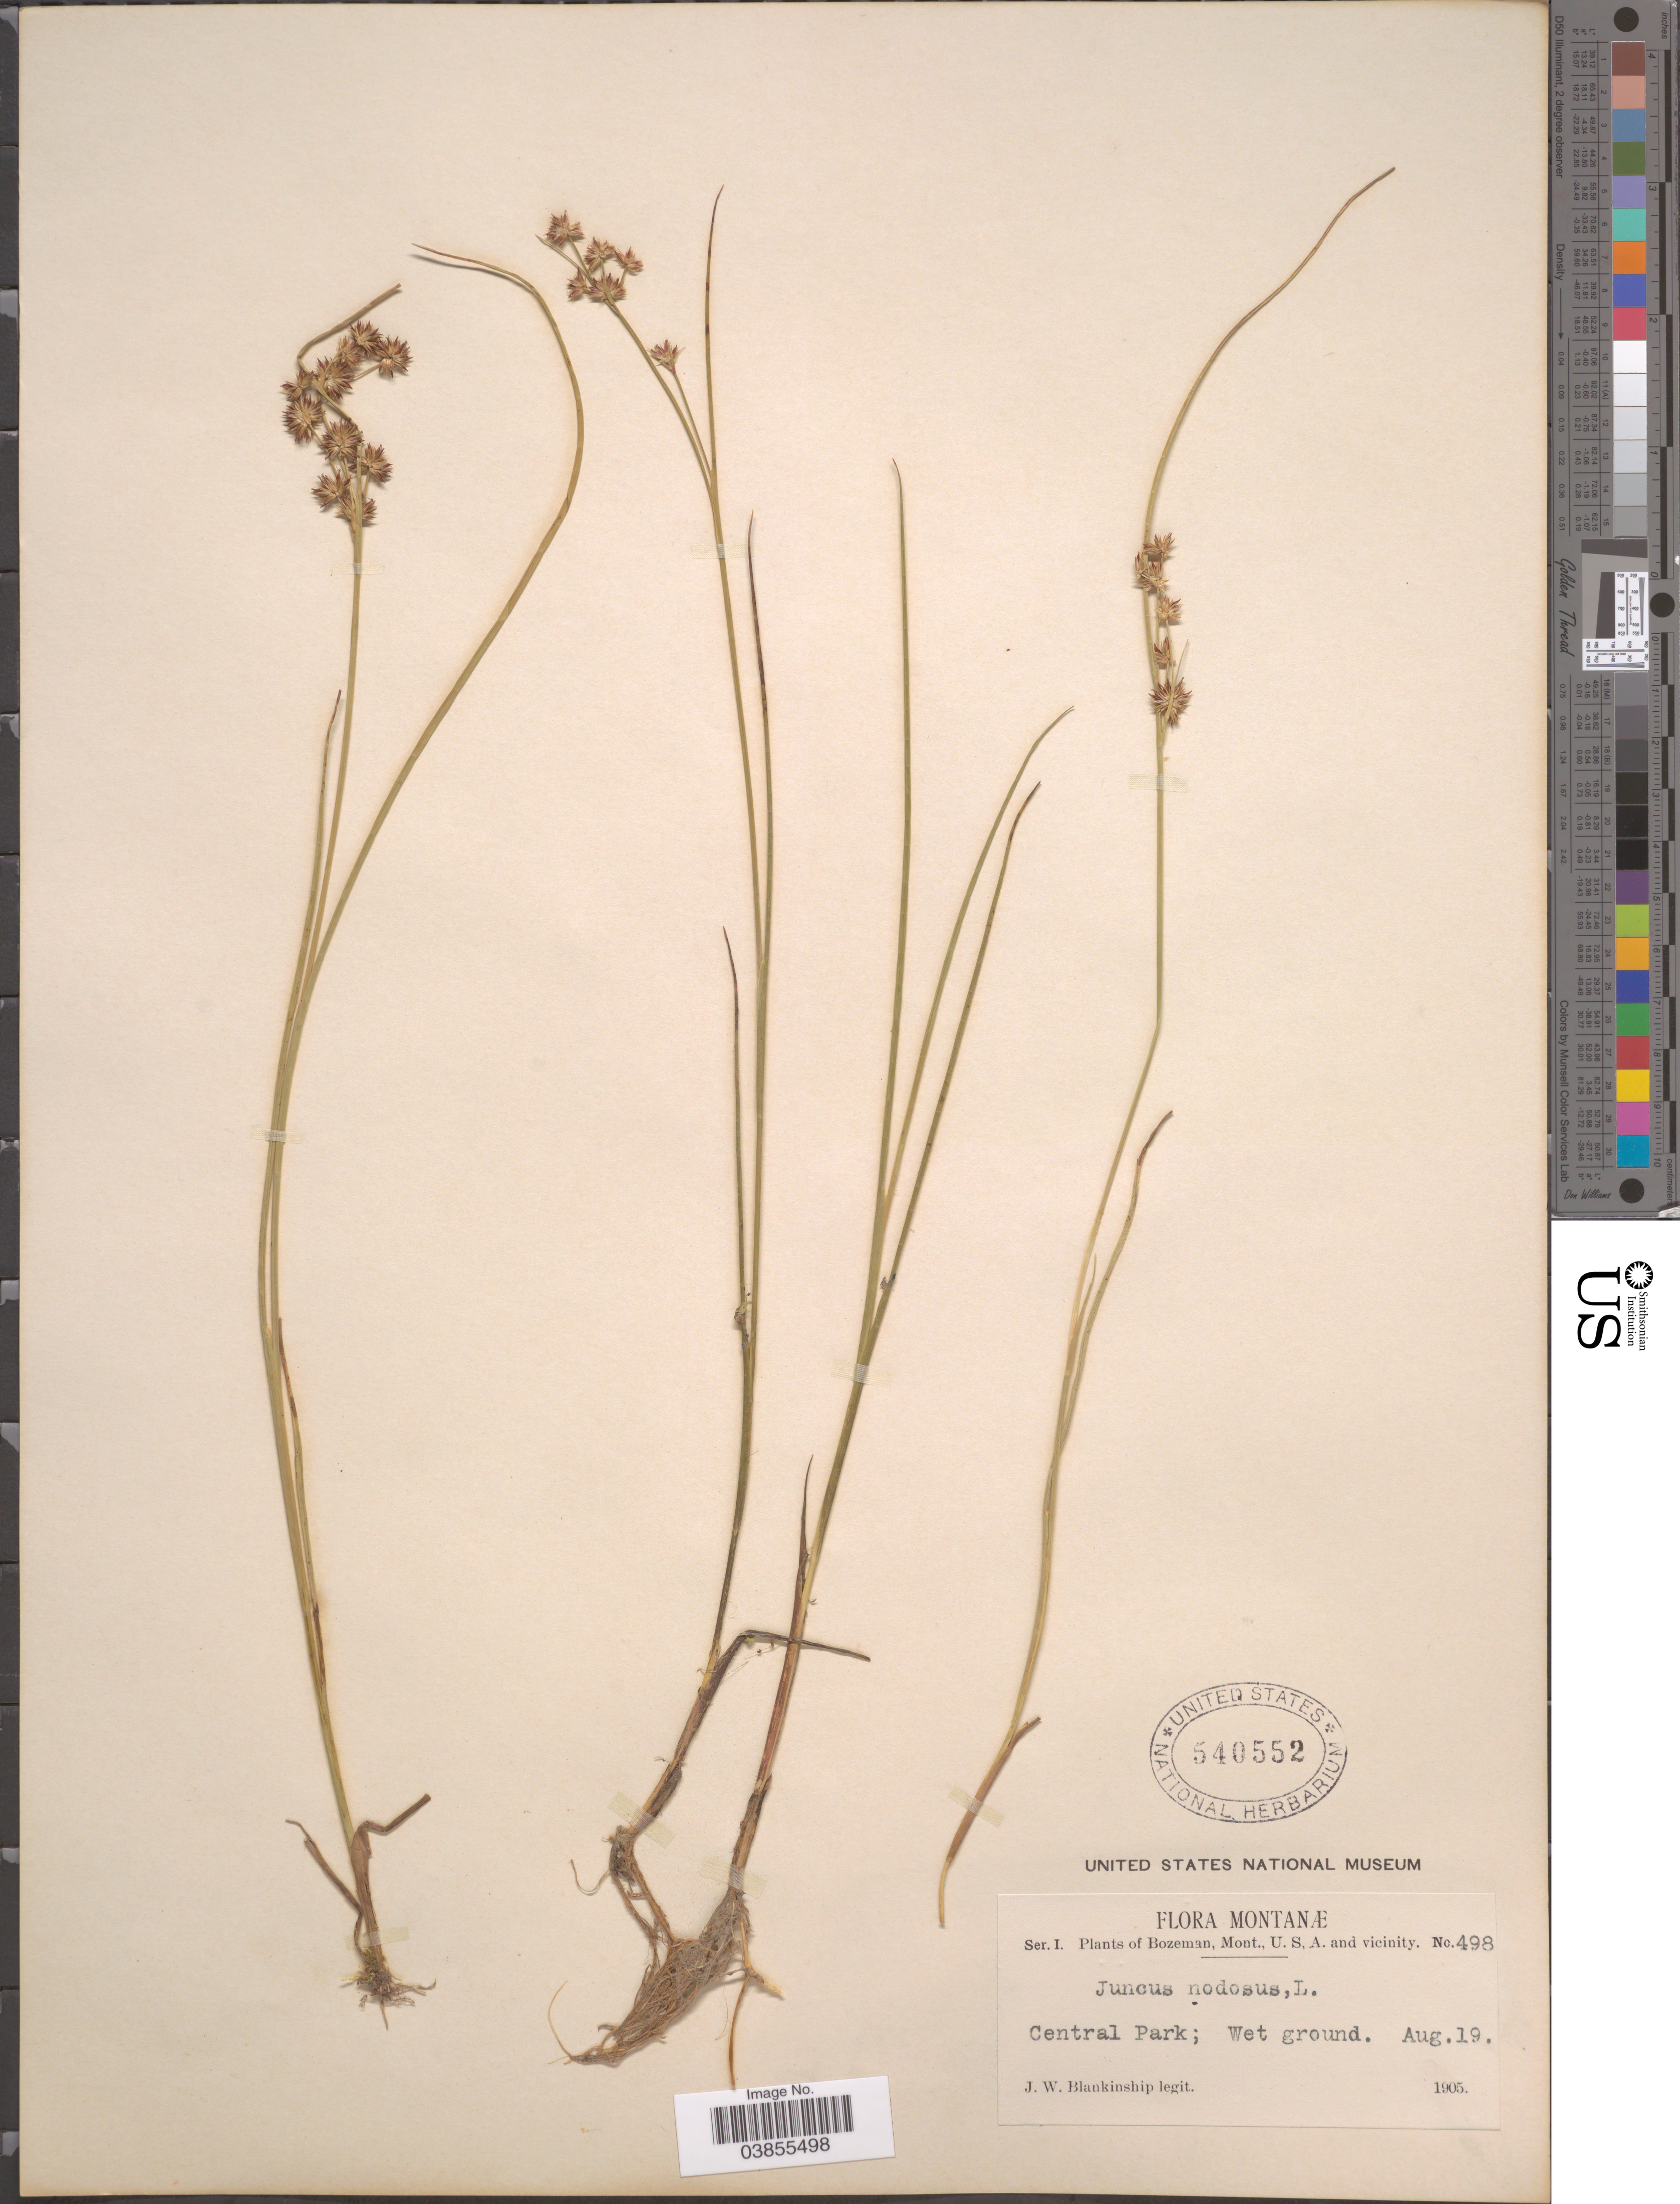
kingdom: Plantae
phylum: Tracheophyta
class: Liliopsida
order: Poales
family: Juncaceae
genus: Juncus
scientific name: Juncus nodosus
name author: L.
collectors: J. W. Blankinship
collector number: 498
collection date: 1905-08-19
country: United States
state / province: Montana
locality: Bozeman, Mont., U.S.A. and vicinity. Central Park.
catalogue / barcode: US 540552